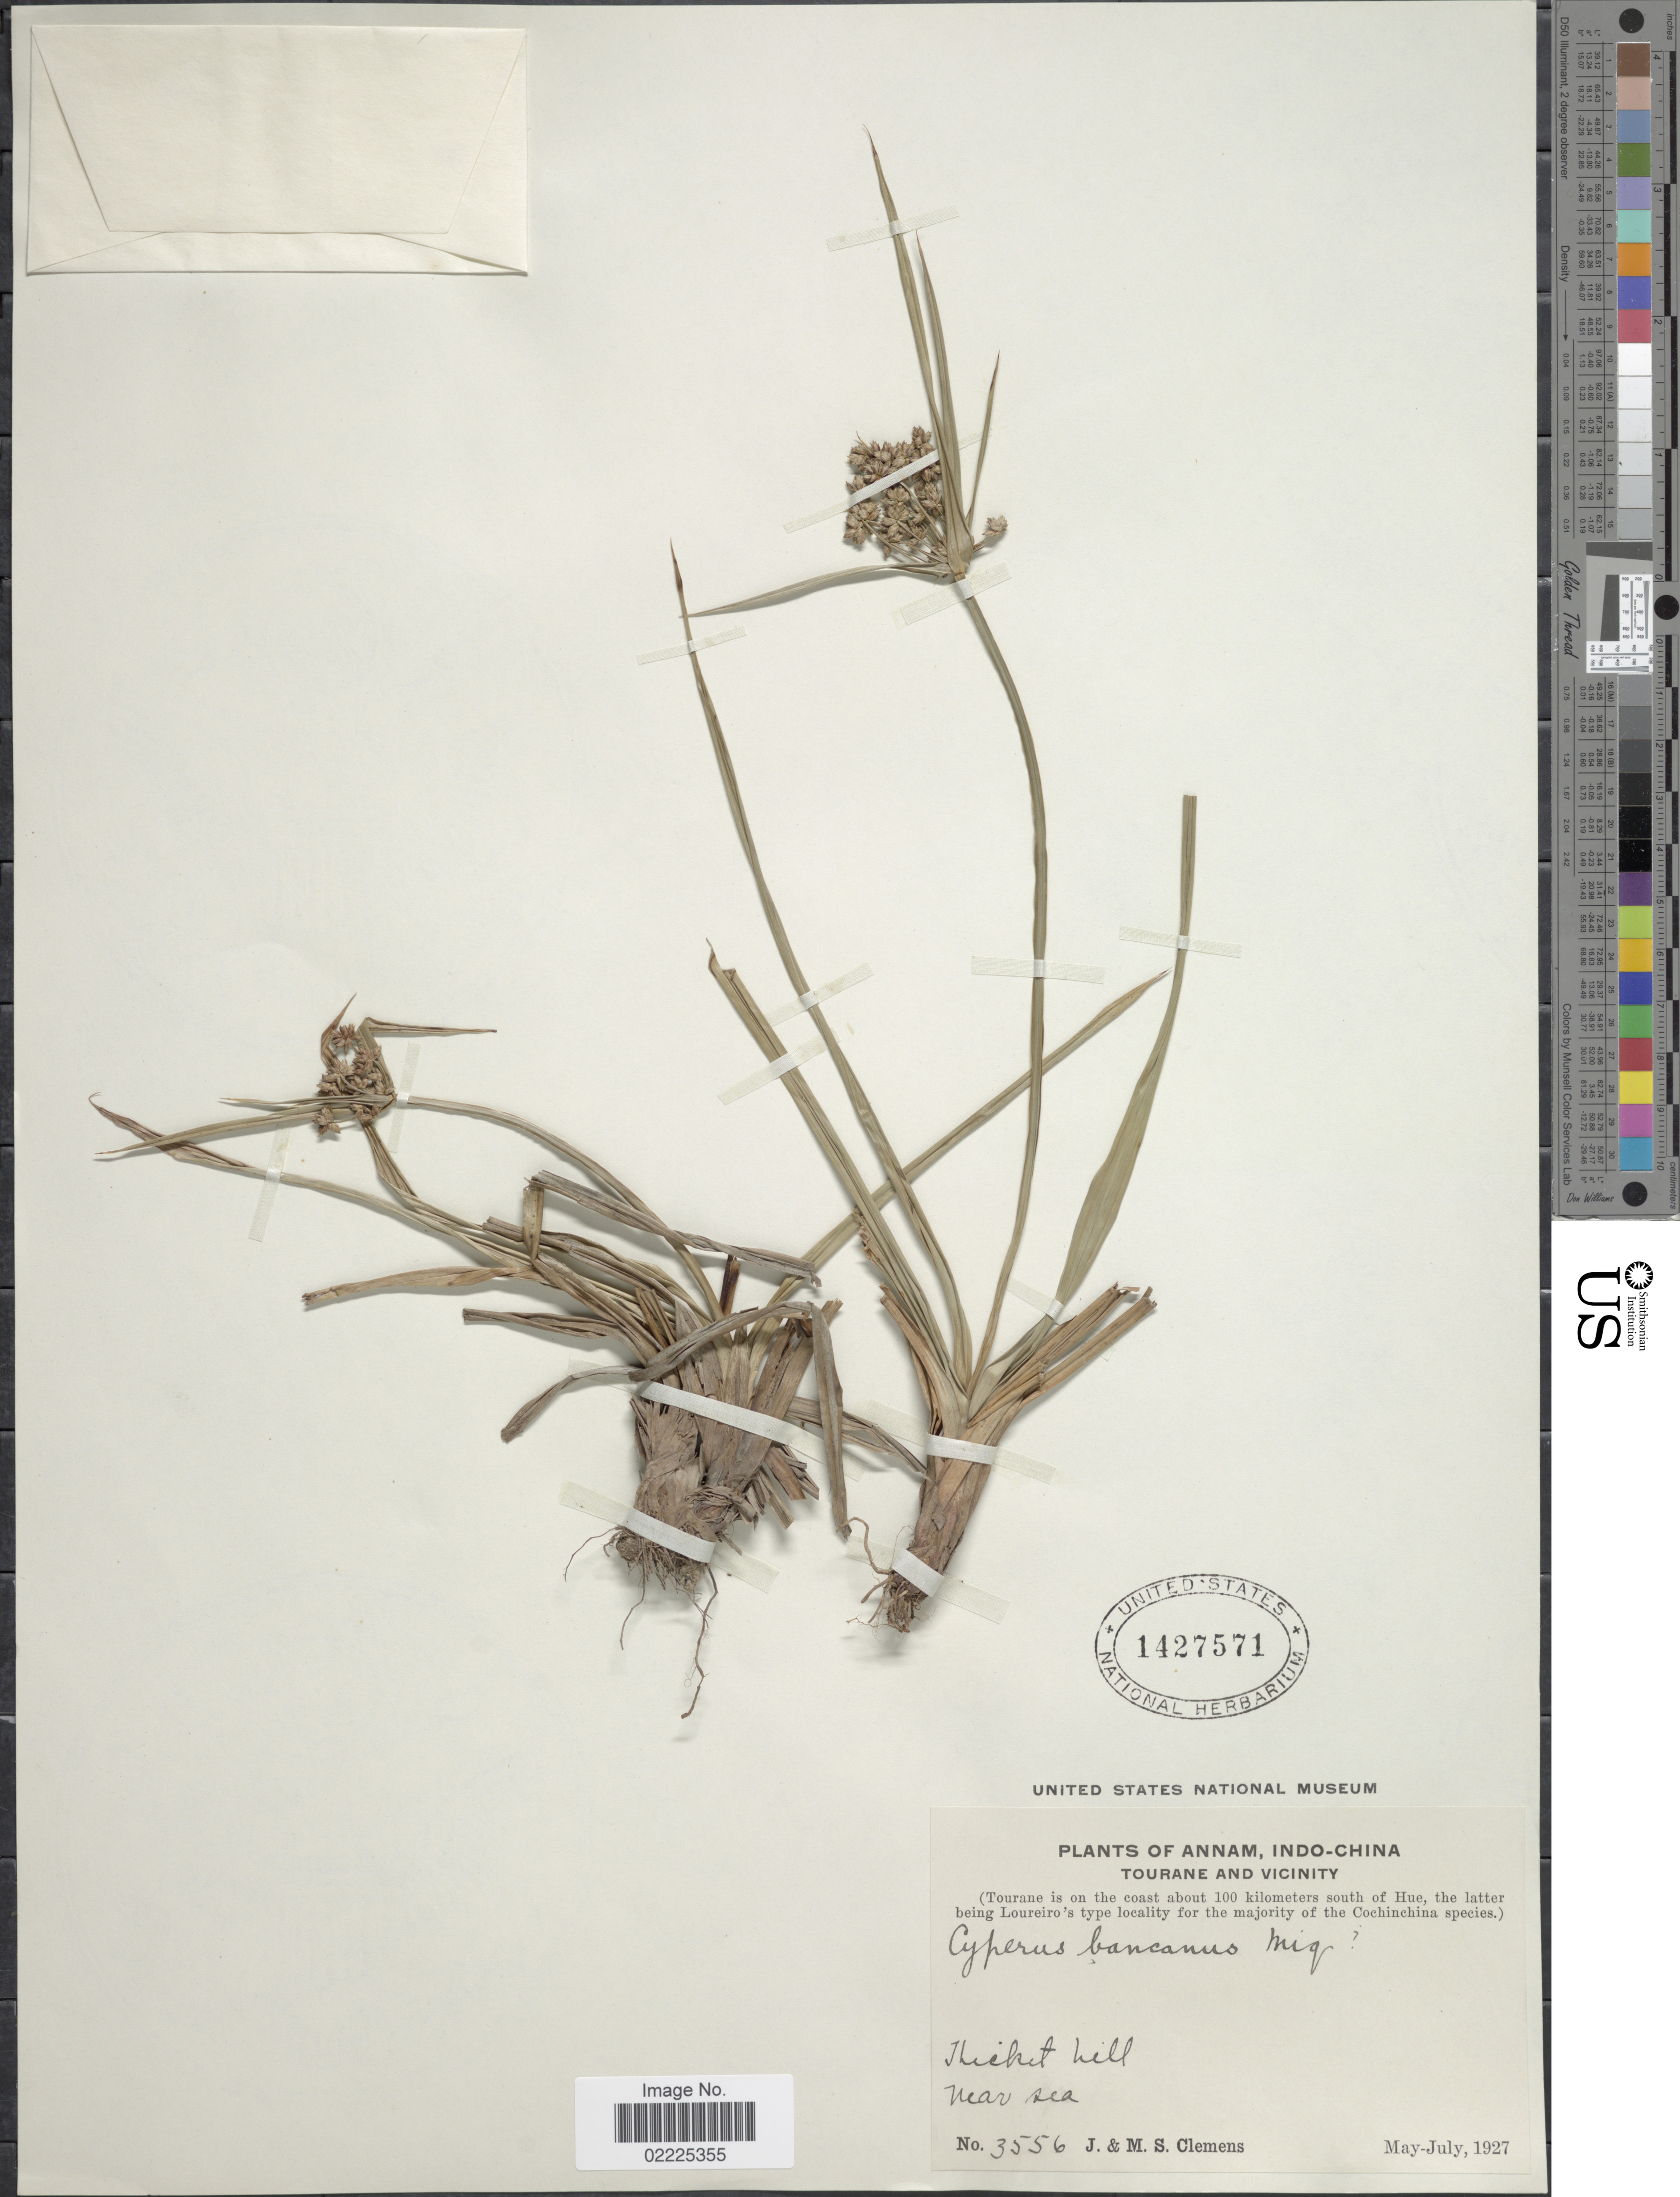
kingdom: Plantae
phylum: Tracheophyta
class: Liliopsida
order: Poales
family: Cyperaceae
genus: Cyperus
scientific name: Cyperus trialatus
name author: (Boeckeler) J. Kern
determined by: Strong, Mark T., (BOT), Smithsonian Institution - National Museum of Natural History (UNITED STATES)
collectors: J. Clemens & M. S. Clemens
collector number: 3556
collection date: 1927-05/1927-07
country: Vietnam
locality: Annam, Indo-China, Toutane and Vicinity (Tourane is on the coast about 100 kilometers south of Hue, the latter being Loureiro's type locality for the majority of the Cochinchina species) thicket hill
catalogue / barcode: US 1427571